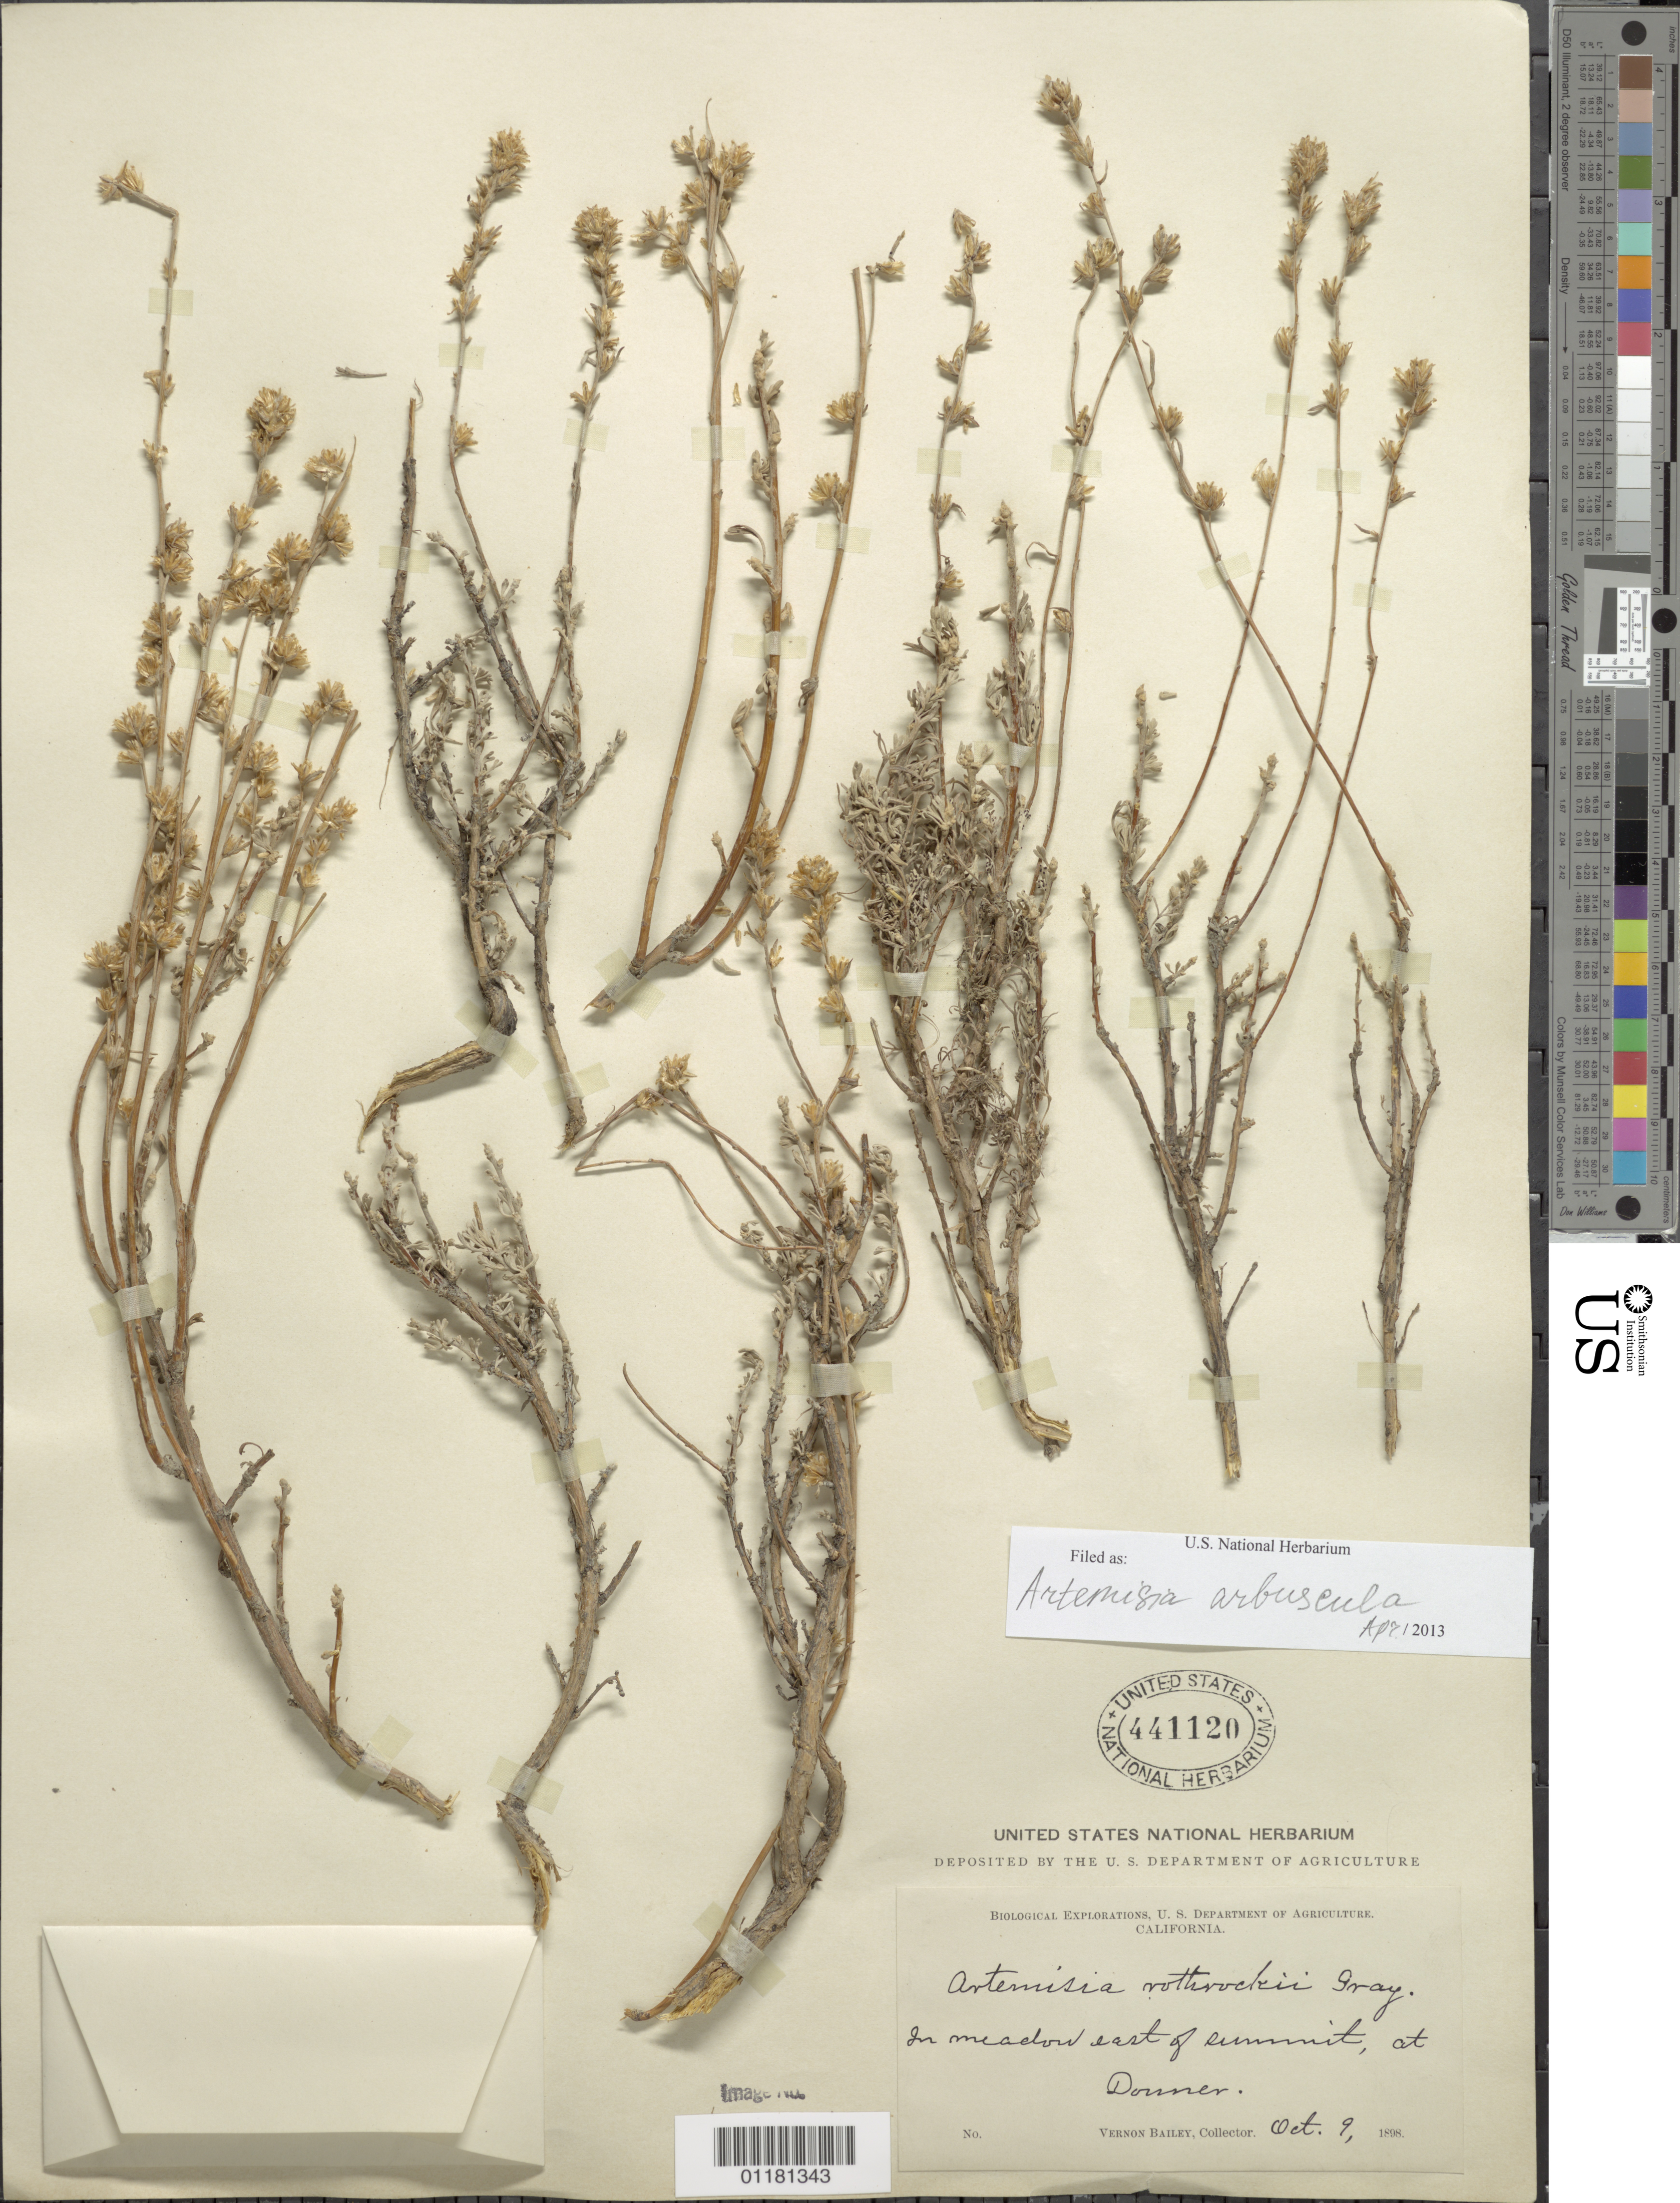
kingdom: Plantae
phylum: Tracheophyta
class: Magnoliopsida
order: Asterales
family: Asteraceae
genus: Artemisia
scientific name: Artemisia arbuscula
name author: Nutt.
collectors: V. O. Bailey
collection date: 1868-10-09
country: United States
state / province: California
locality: In meadow east of summit, at Donner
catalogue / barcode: US 441120